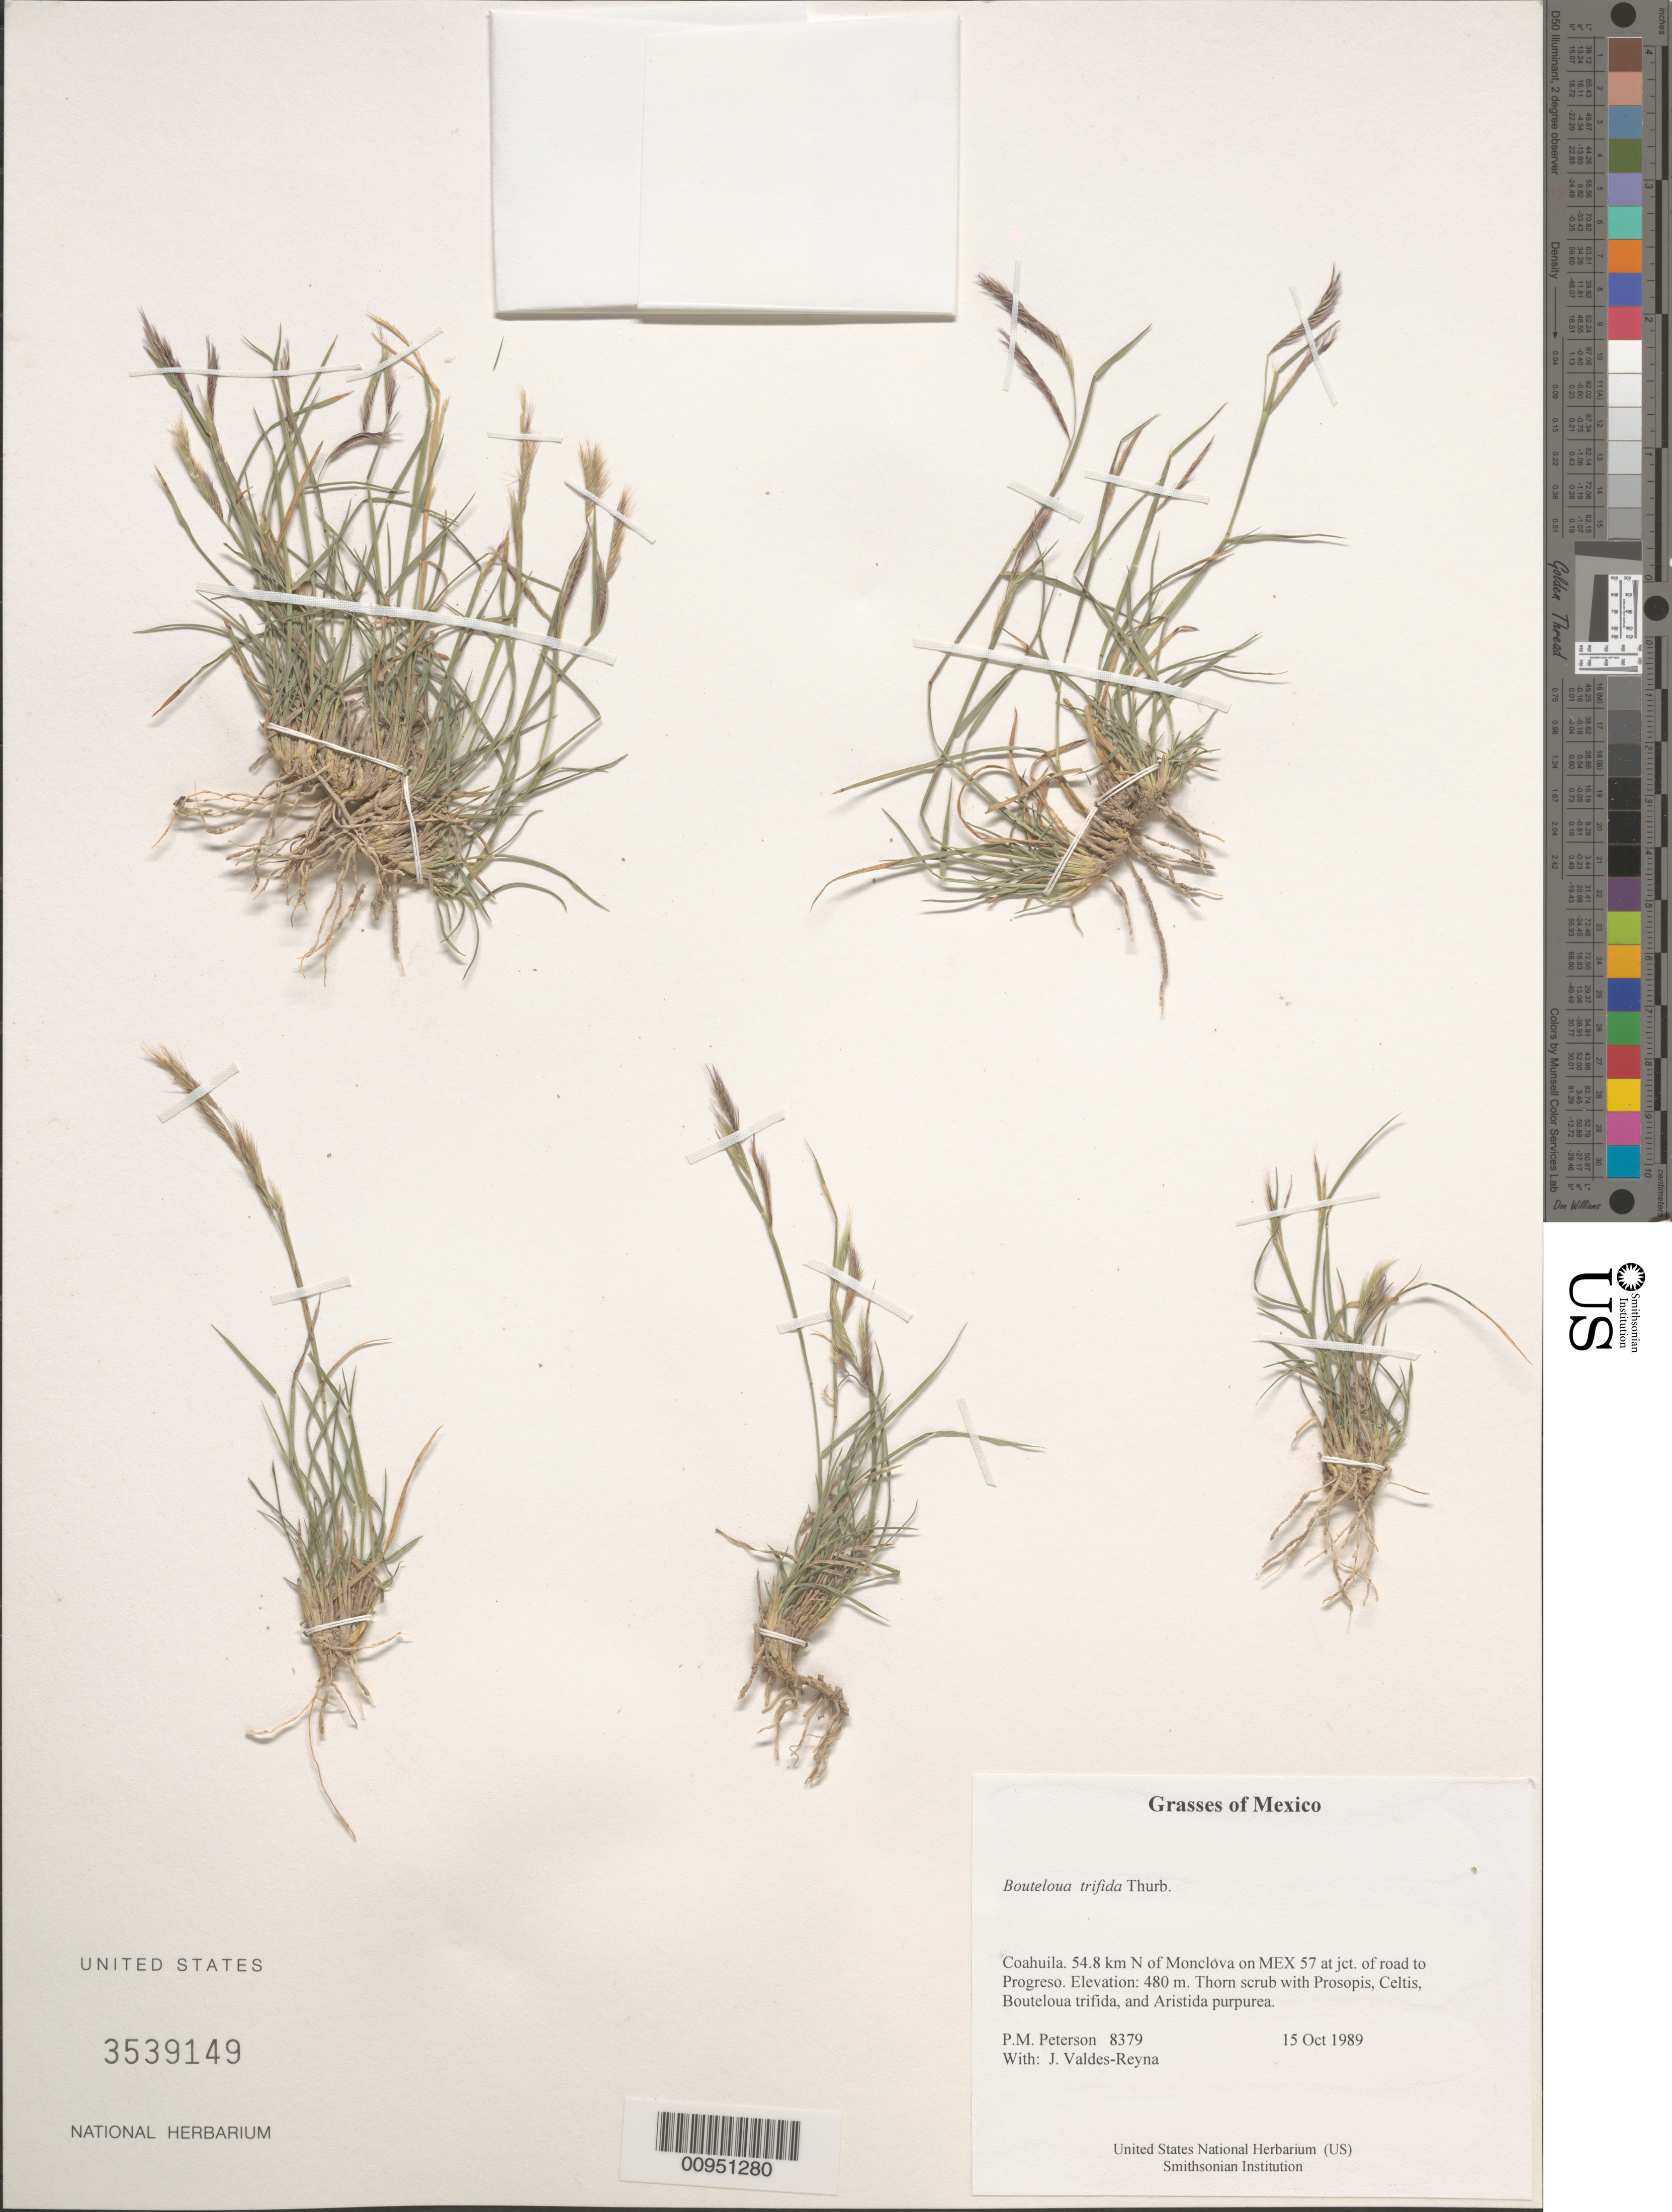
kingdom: Plantae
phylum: Tracheophyta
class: Liliopsida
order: Poales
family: Poaceae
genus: Bouteloua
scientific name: Bouteloua trifida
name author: Thurb.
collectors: P. M. Peterson & J. Valdés-Reyna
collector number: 08379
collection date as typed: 15 Oct 1989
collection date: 1989-10-15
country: Mexico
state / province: Coahuila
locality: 54.8 km N of Monclova on MEX 57 at jct. of road to Progreso.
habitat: Thorn scrub with Prosopis, Celtis, Bouteloua trifida, and Aristida purpurea.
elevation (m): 480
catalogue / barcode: US 3539149